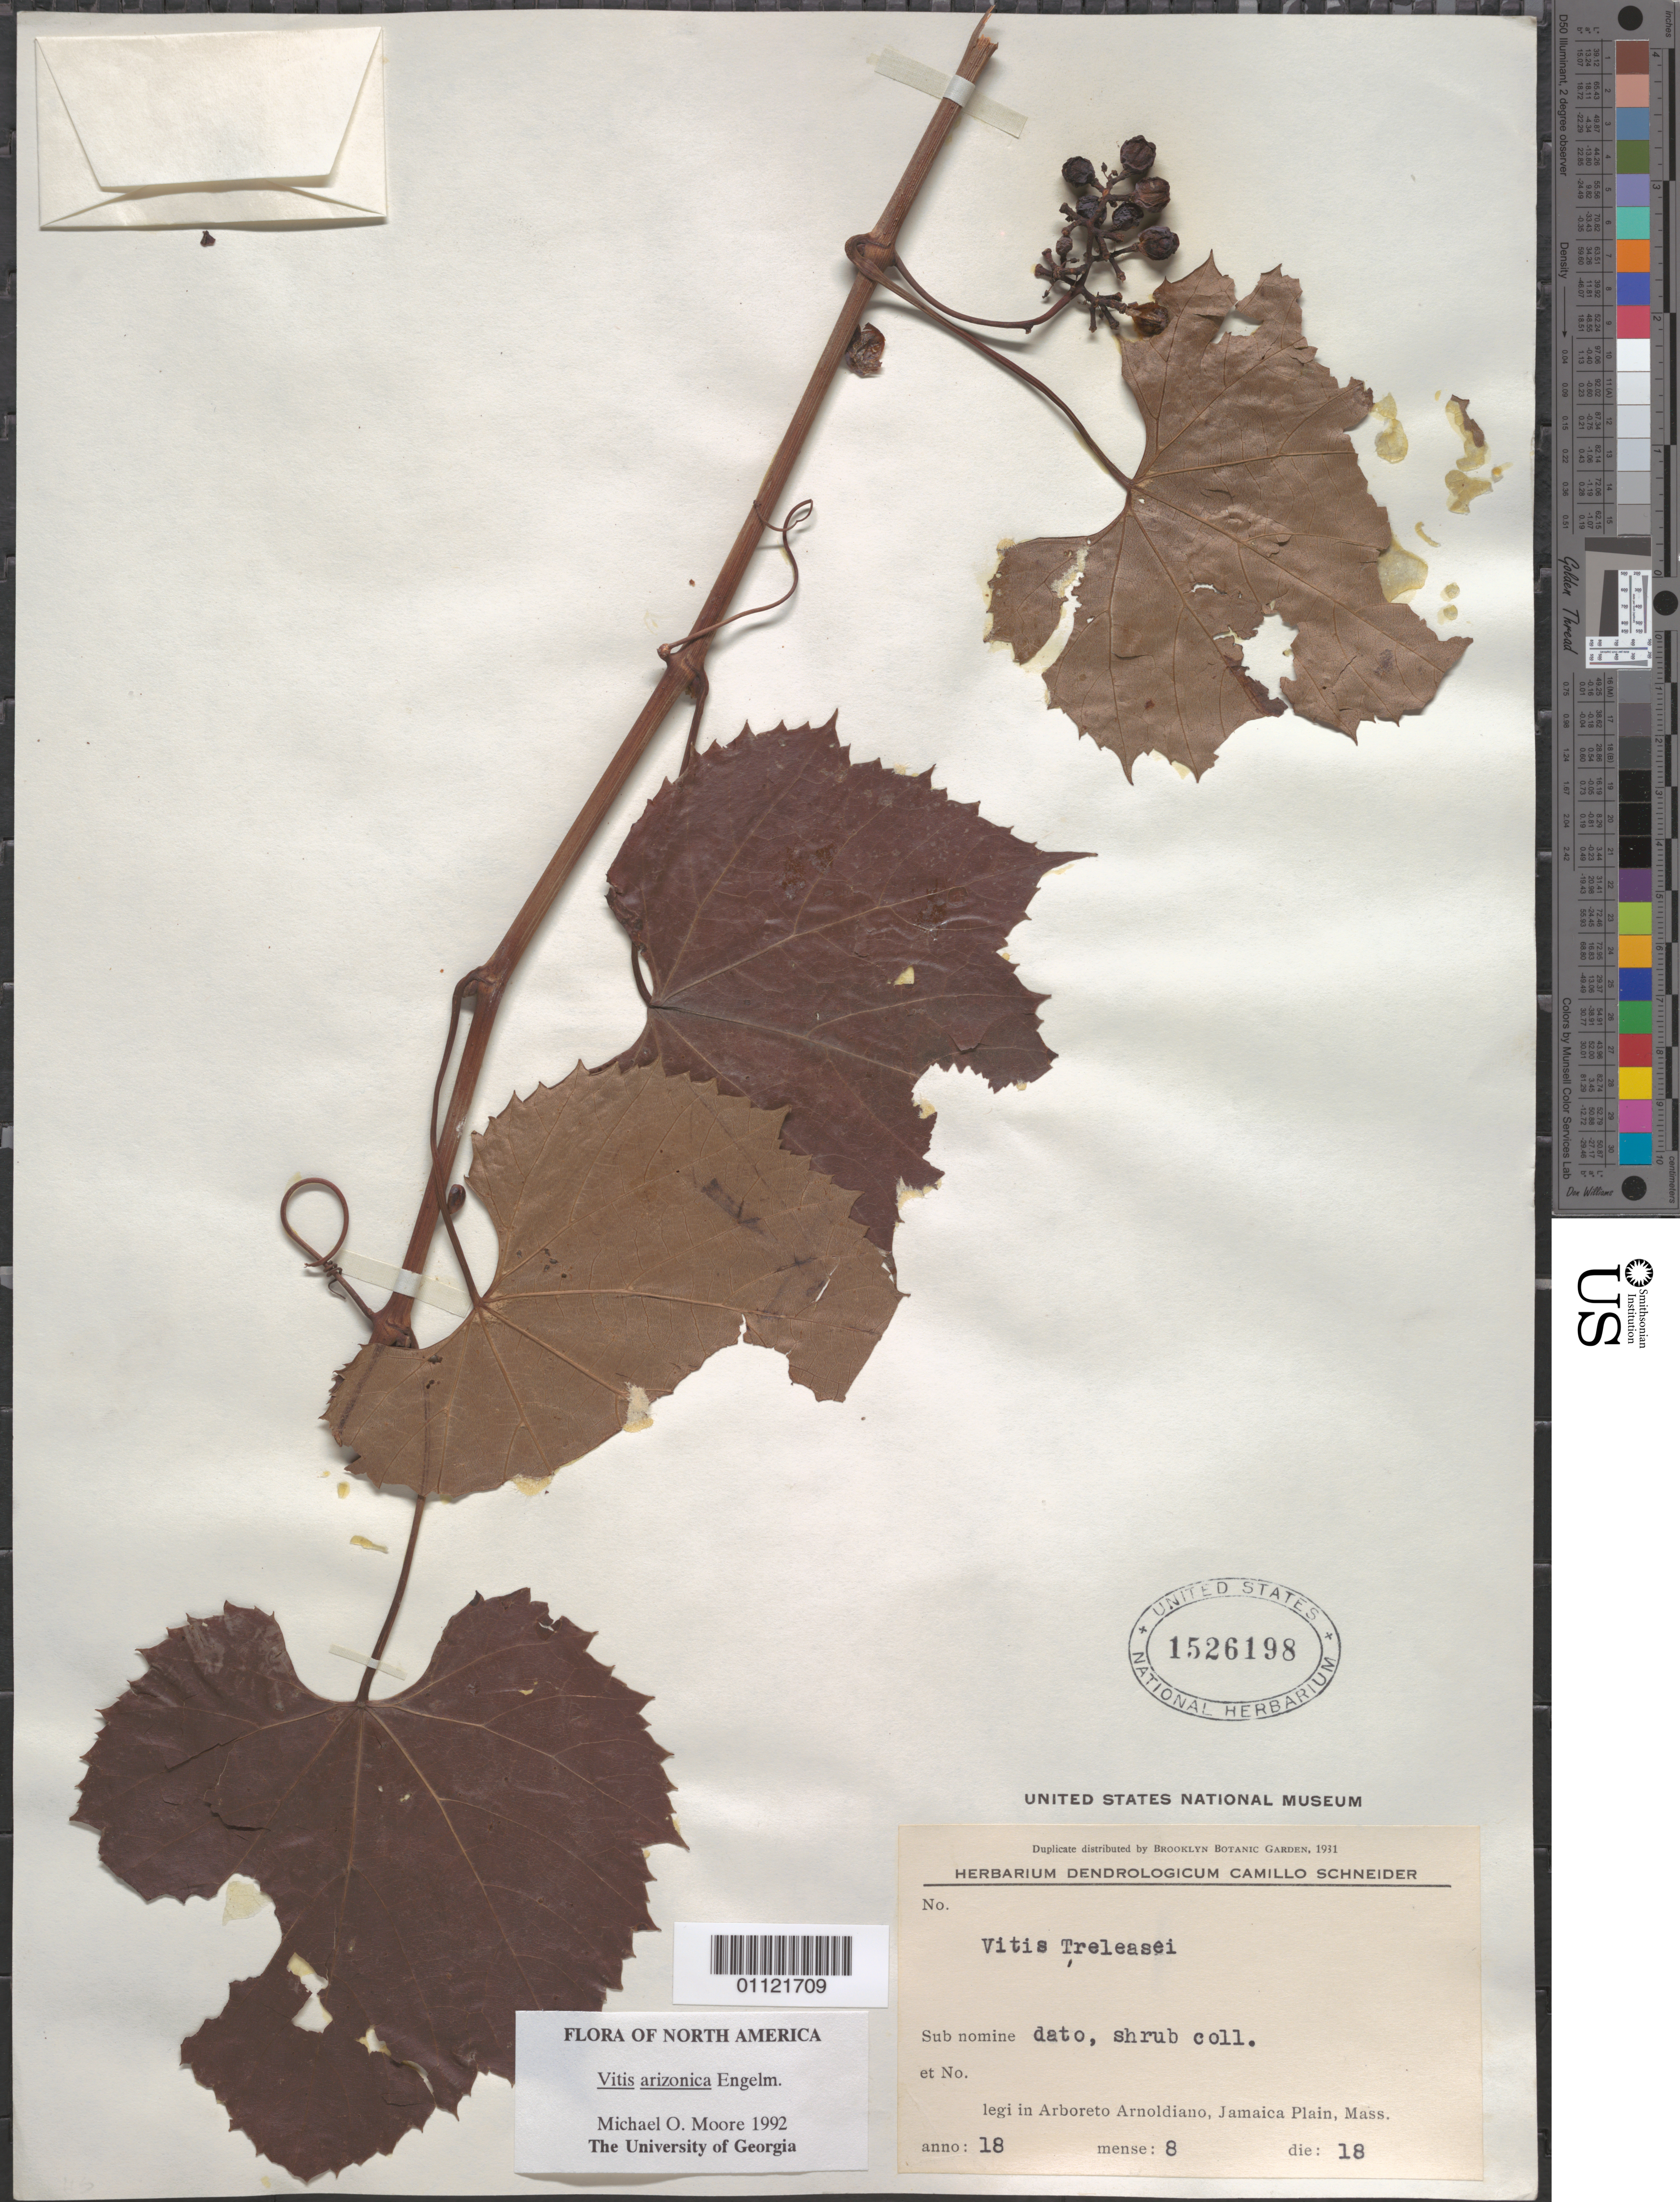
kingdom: Plantae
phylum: Tracheophyta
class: Magnoliopsida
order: Vitales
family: Vitaceae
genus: Vitis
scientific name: Vitis arizonica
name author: Engelm.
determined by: Moore, M. O.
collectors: ex herb. Dendrologicum C. Schneider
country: United States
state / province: Massachusetts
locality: Arboreto Arnoldiano, Jamaica Plain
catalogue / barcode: US 1526198